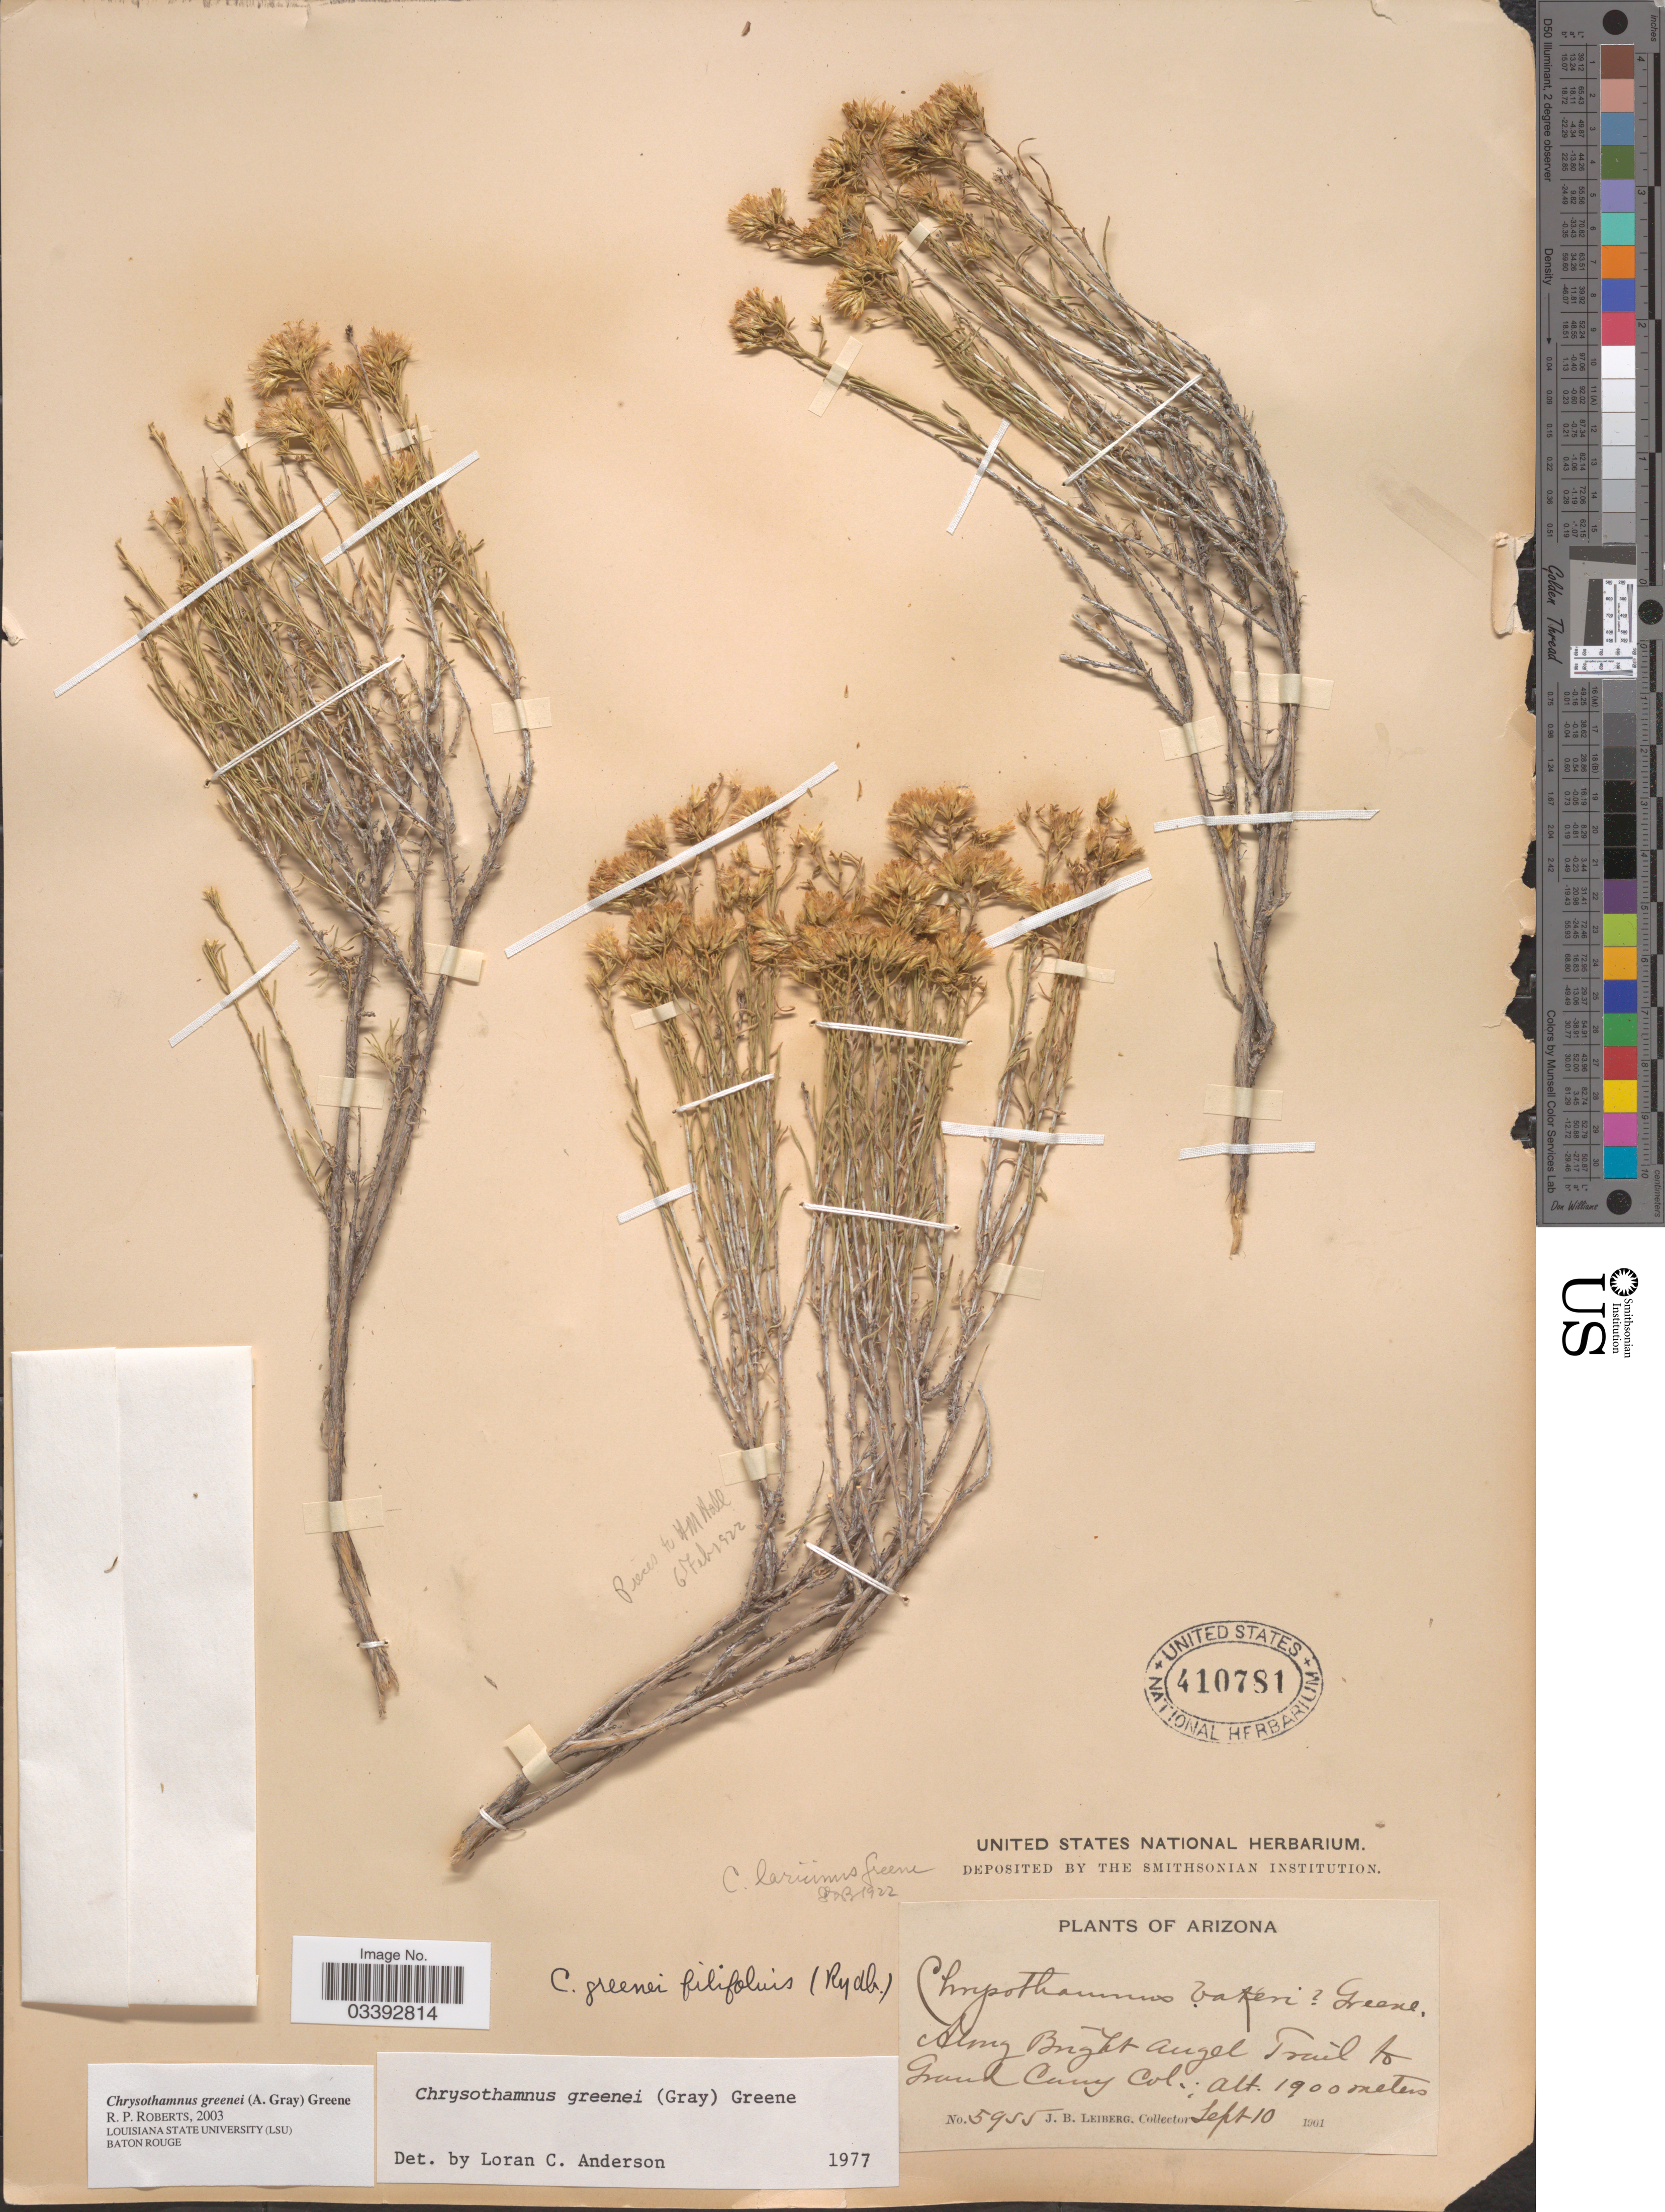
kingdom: Plantae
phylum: Tracheophyta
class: Magnoliopsida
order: Asterales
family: Asteraceae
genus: Chrysothamnus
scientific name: Chrysothamnus greenei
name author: (A. Gray) Greene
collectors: J. B. Leiberg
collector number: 5955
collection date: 1901-09-10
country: United States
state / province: Arizona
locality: Along Bright Angel Trail to Grand Cany Col.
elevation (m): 1900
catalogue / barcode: US 410781